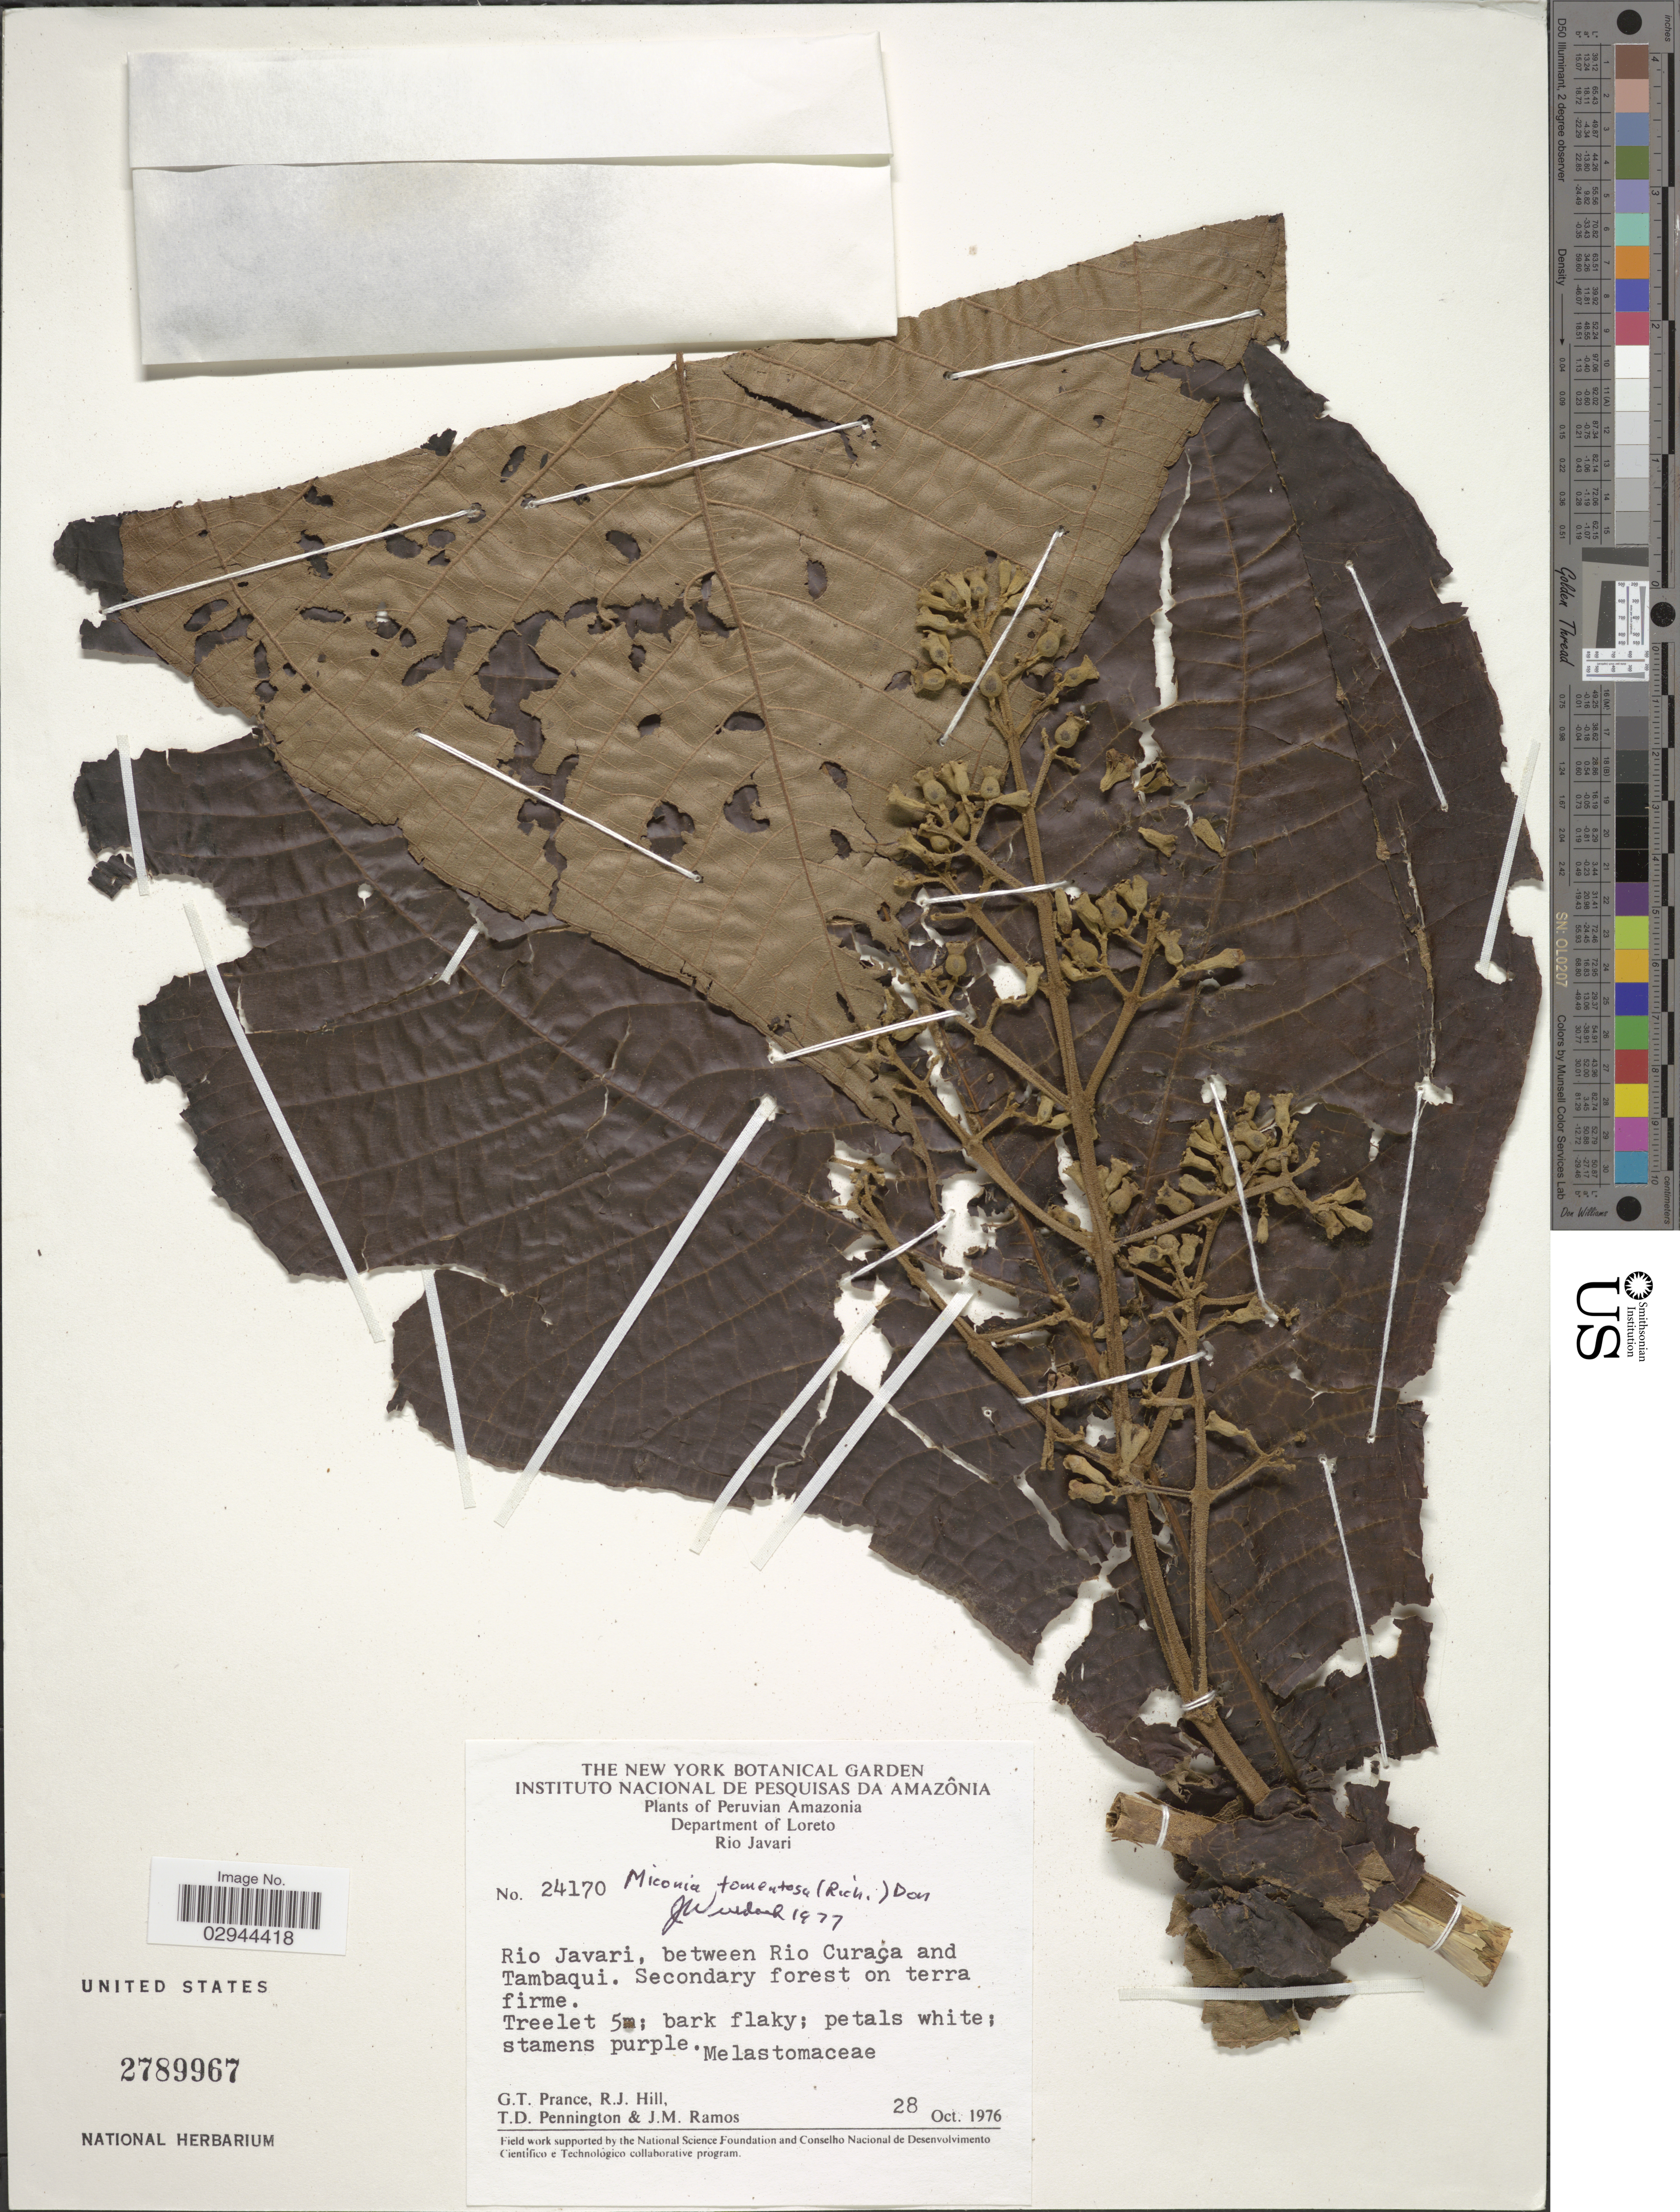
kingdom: Plantae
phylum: Tracheophyta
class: Magnoliopsida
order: Myrtales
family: Melastomataceae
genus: Miconia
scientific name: Miconia tomentosa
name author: (Rich.) D. Don ex DC.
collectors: G. T. Prance, R. J. Hill, T. D. Pennington & J. M. Ramos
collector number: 24170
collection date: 1976-10-28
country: Peru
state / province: Loreto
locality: Peruvian Amazonia. Department of Loreto. Rio Javari. Rio Javari, between Rio Curaça and Tambaqui.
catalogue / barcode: US 2789967